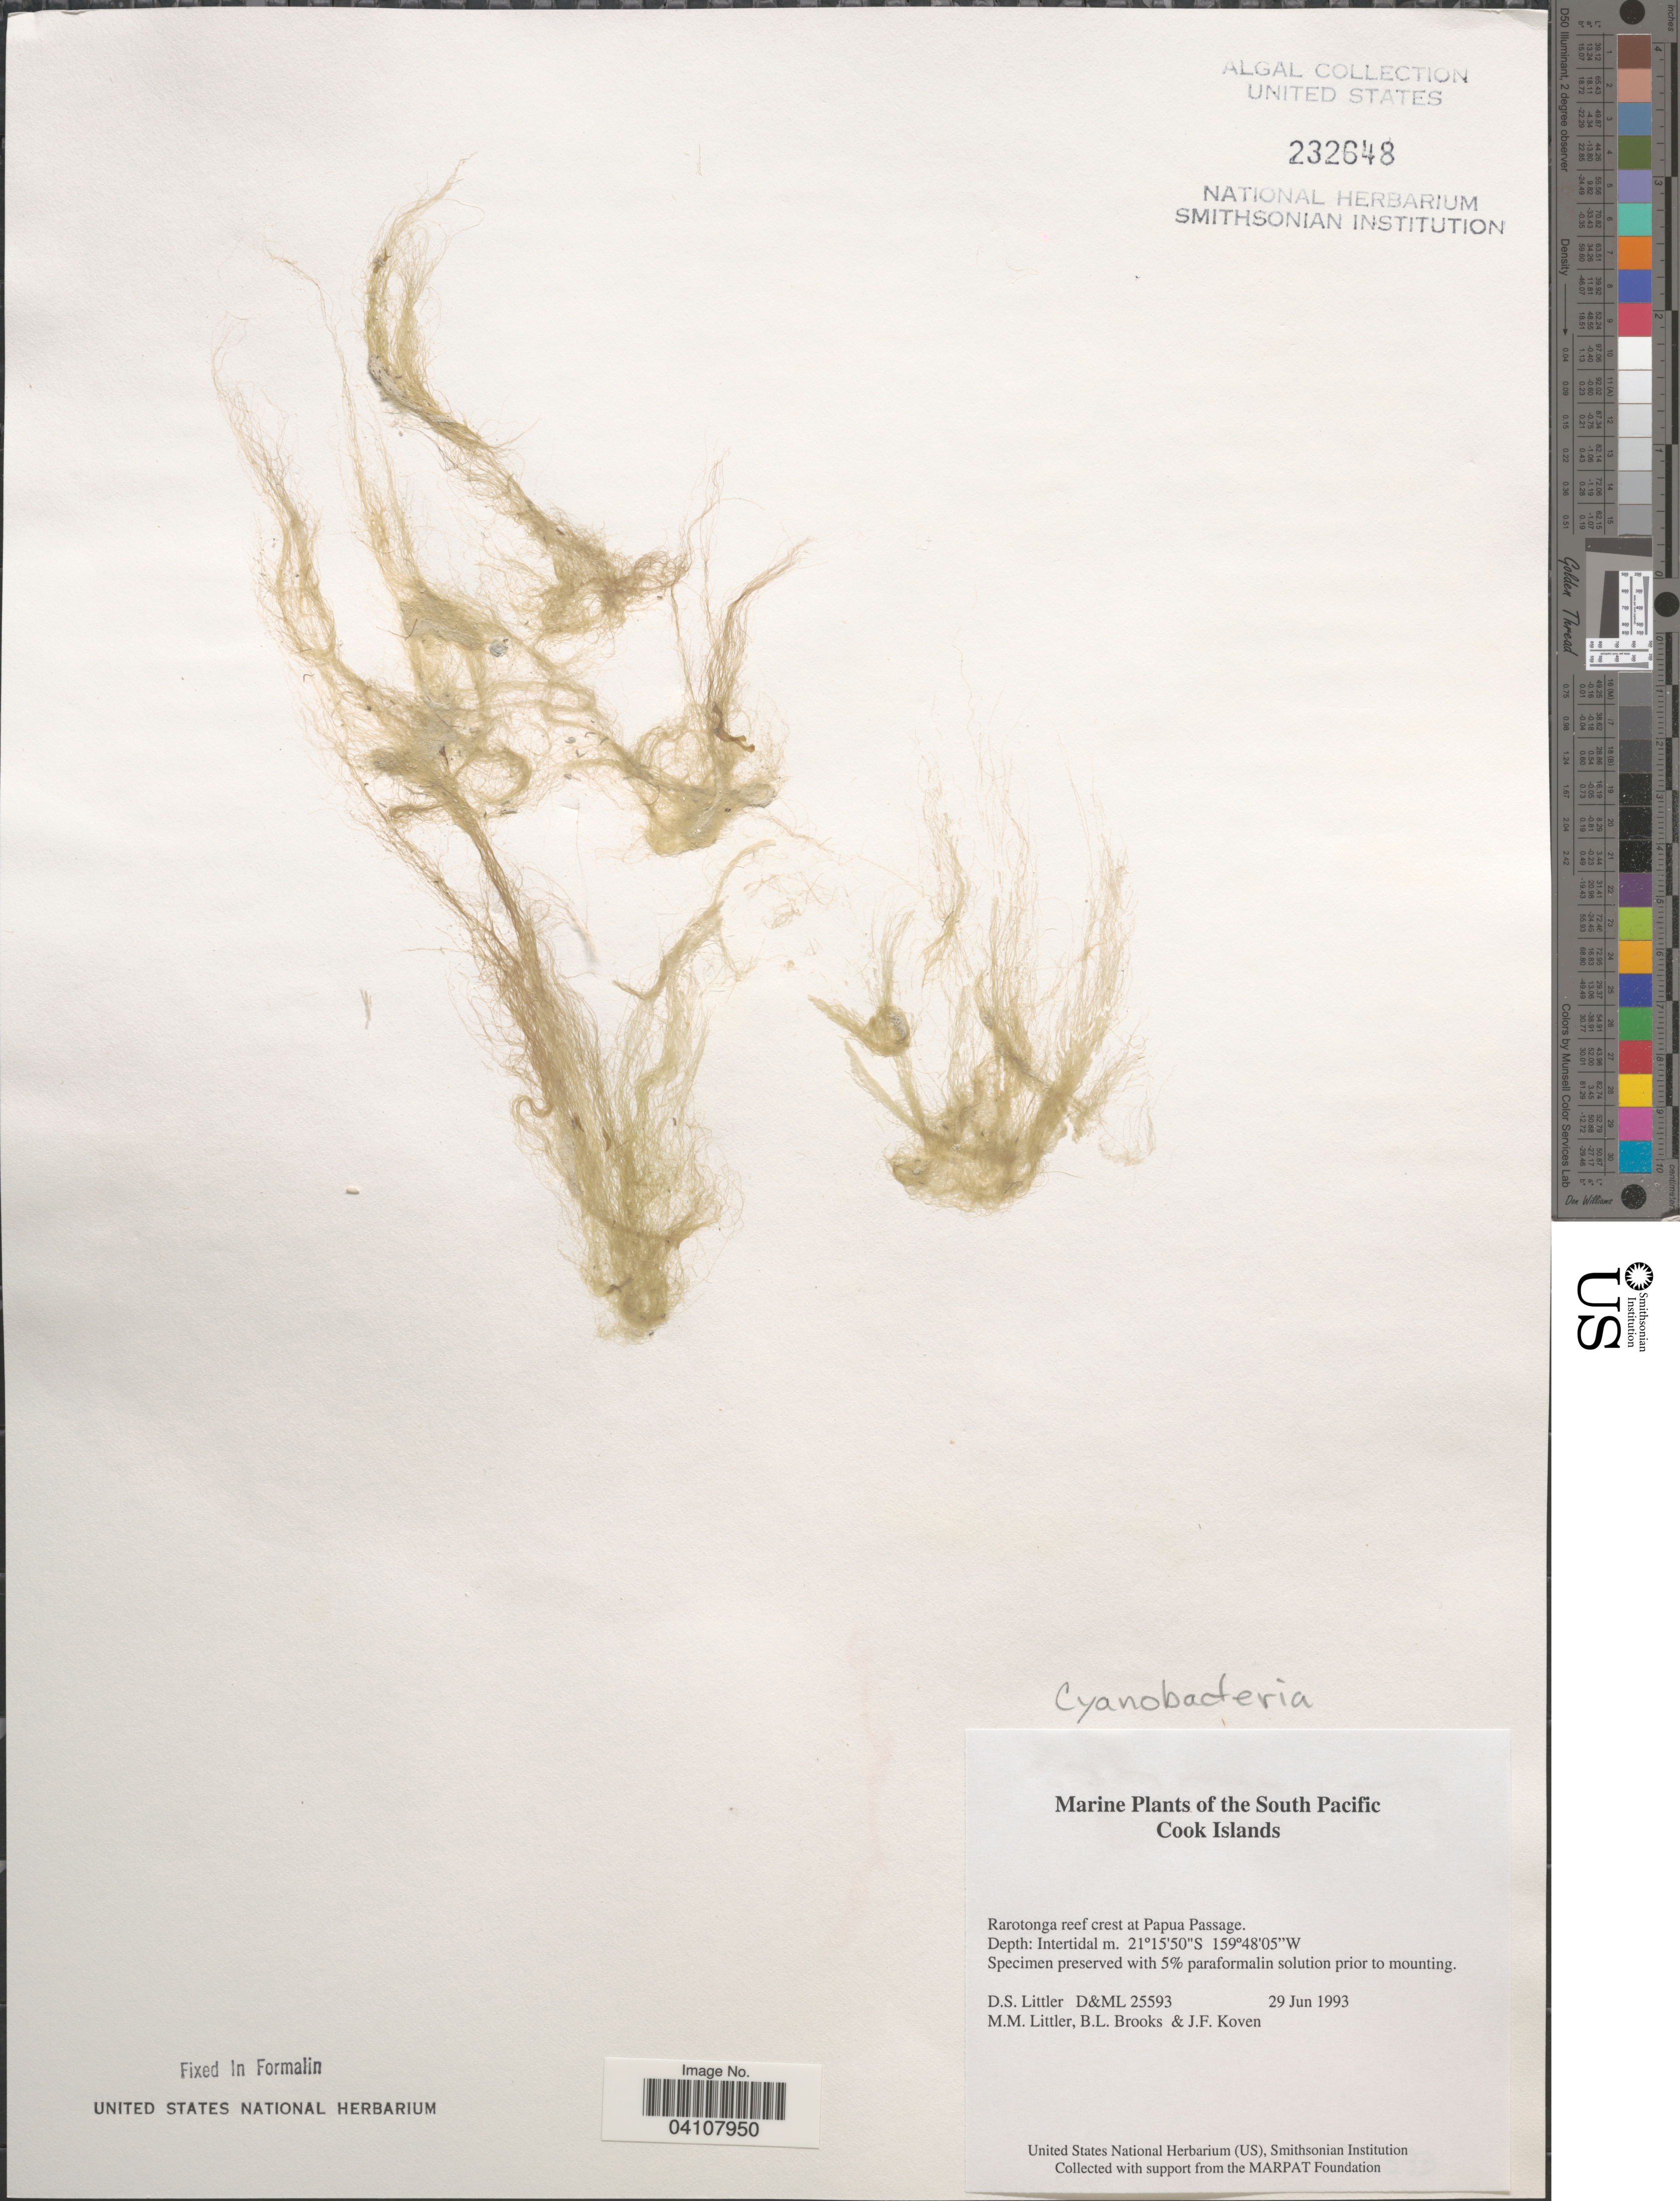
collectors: D. S. Littler, B. Brooks & J. Koven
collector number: D&ML25593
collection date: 1993-06-29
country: Cook Islands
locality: The South Pacific. Rarotonga reef crest at Papua Passage.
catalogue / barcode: US 232648